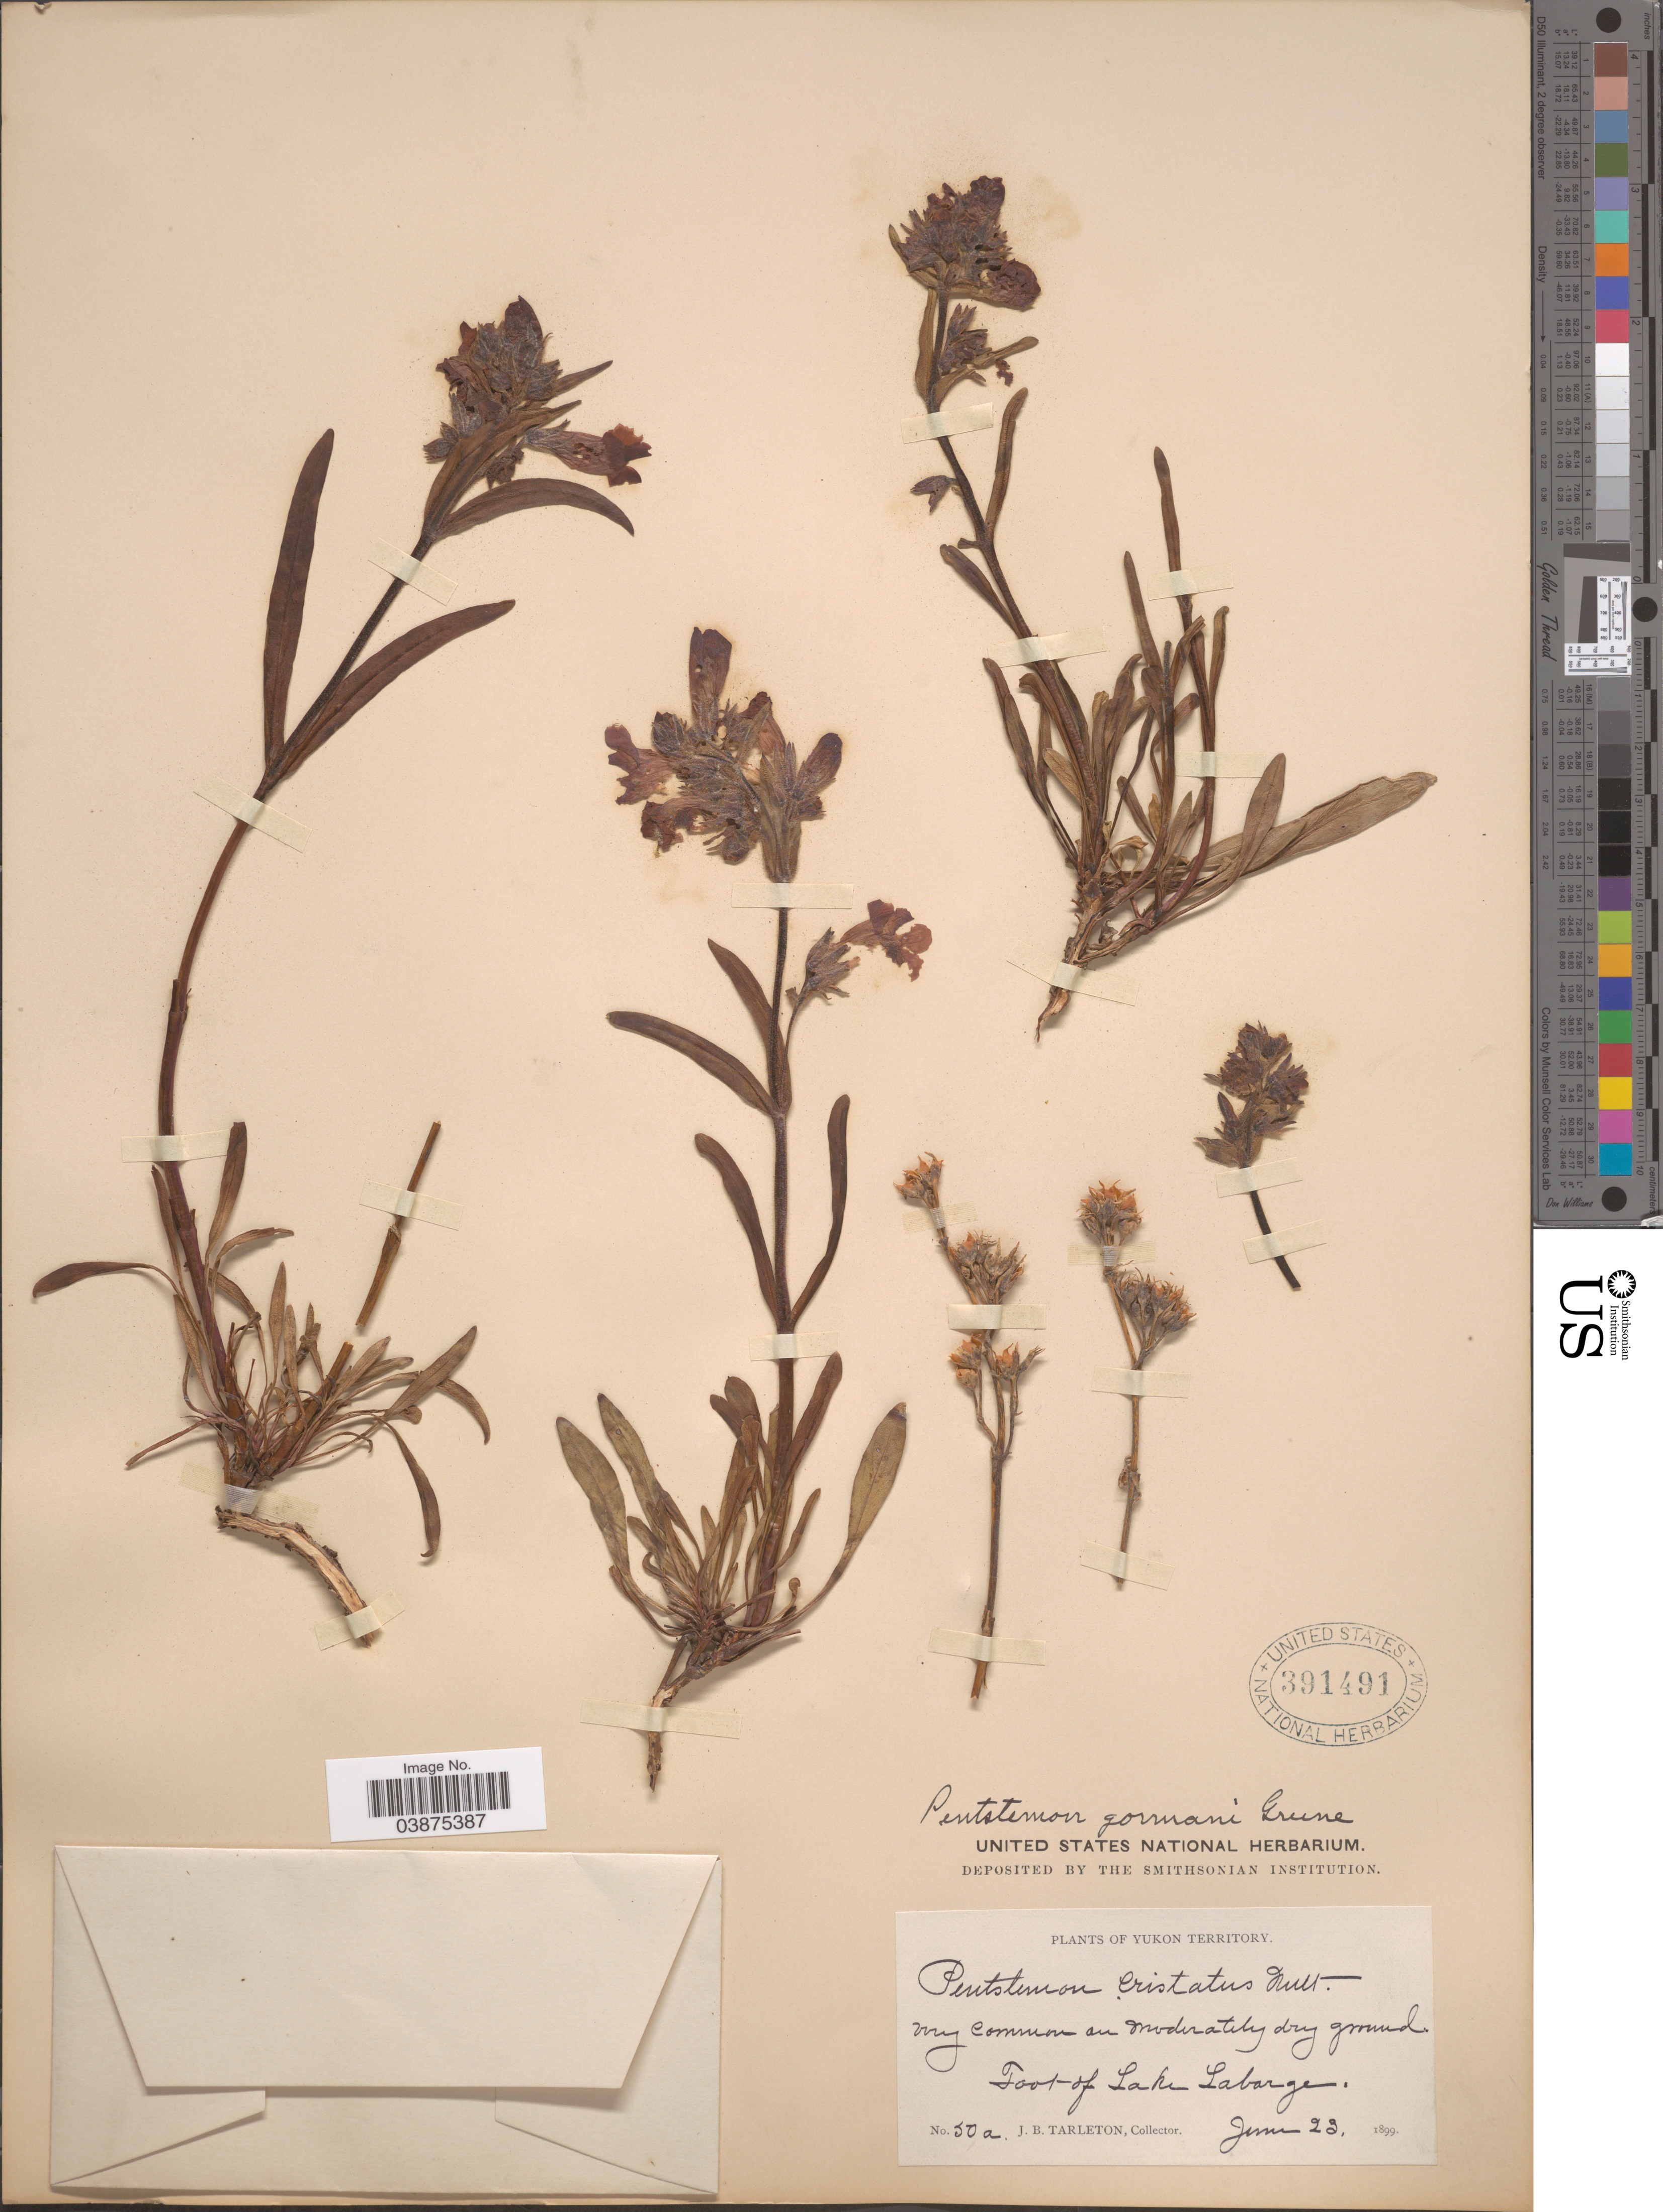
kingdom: Plantae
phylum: Tracheophyta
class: Magnoliopsida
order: Lamiales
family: Plantaginaceae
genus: Penstemon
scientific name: Penstemon gormanii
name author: Greene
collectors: J. Tarleton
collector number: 50a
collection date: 1899-06-23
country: Canada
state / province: Yukon Territory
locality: Foot of Lake Labarge.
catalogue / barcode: US 391491